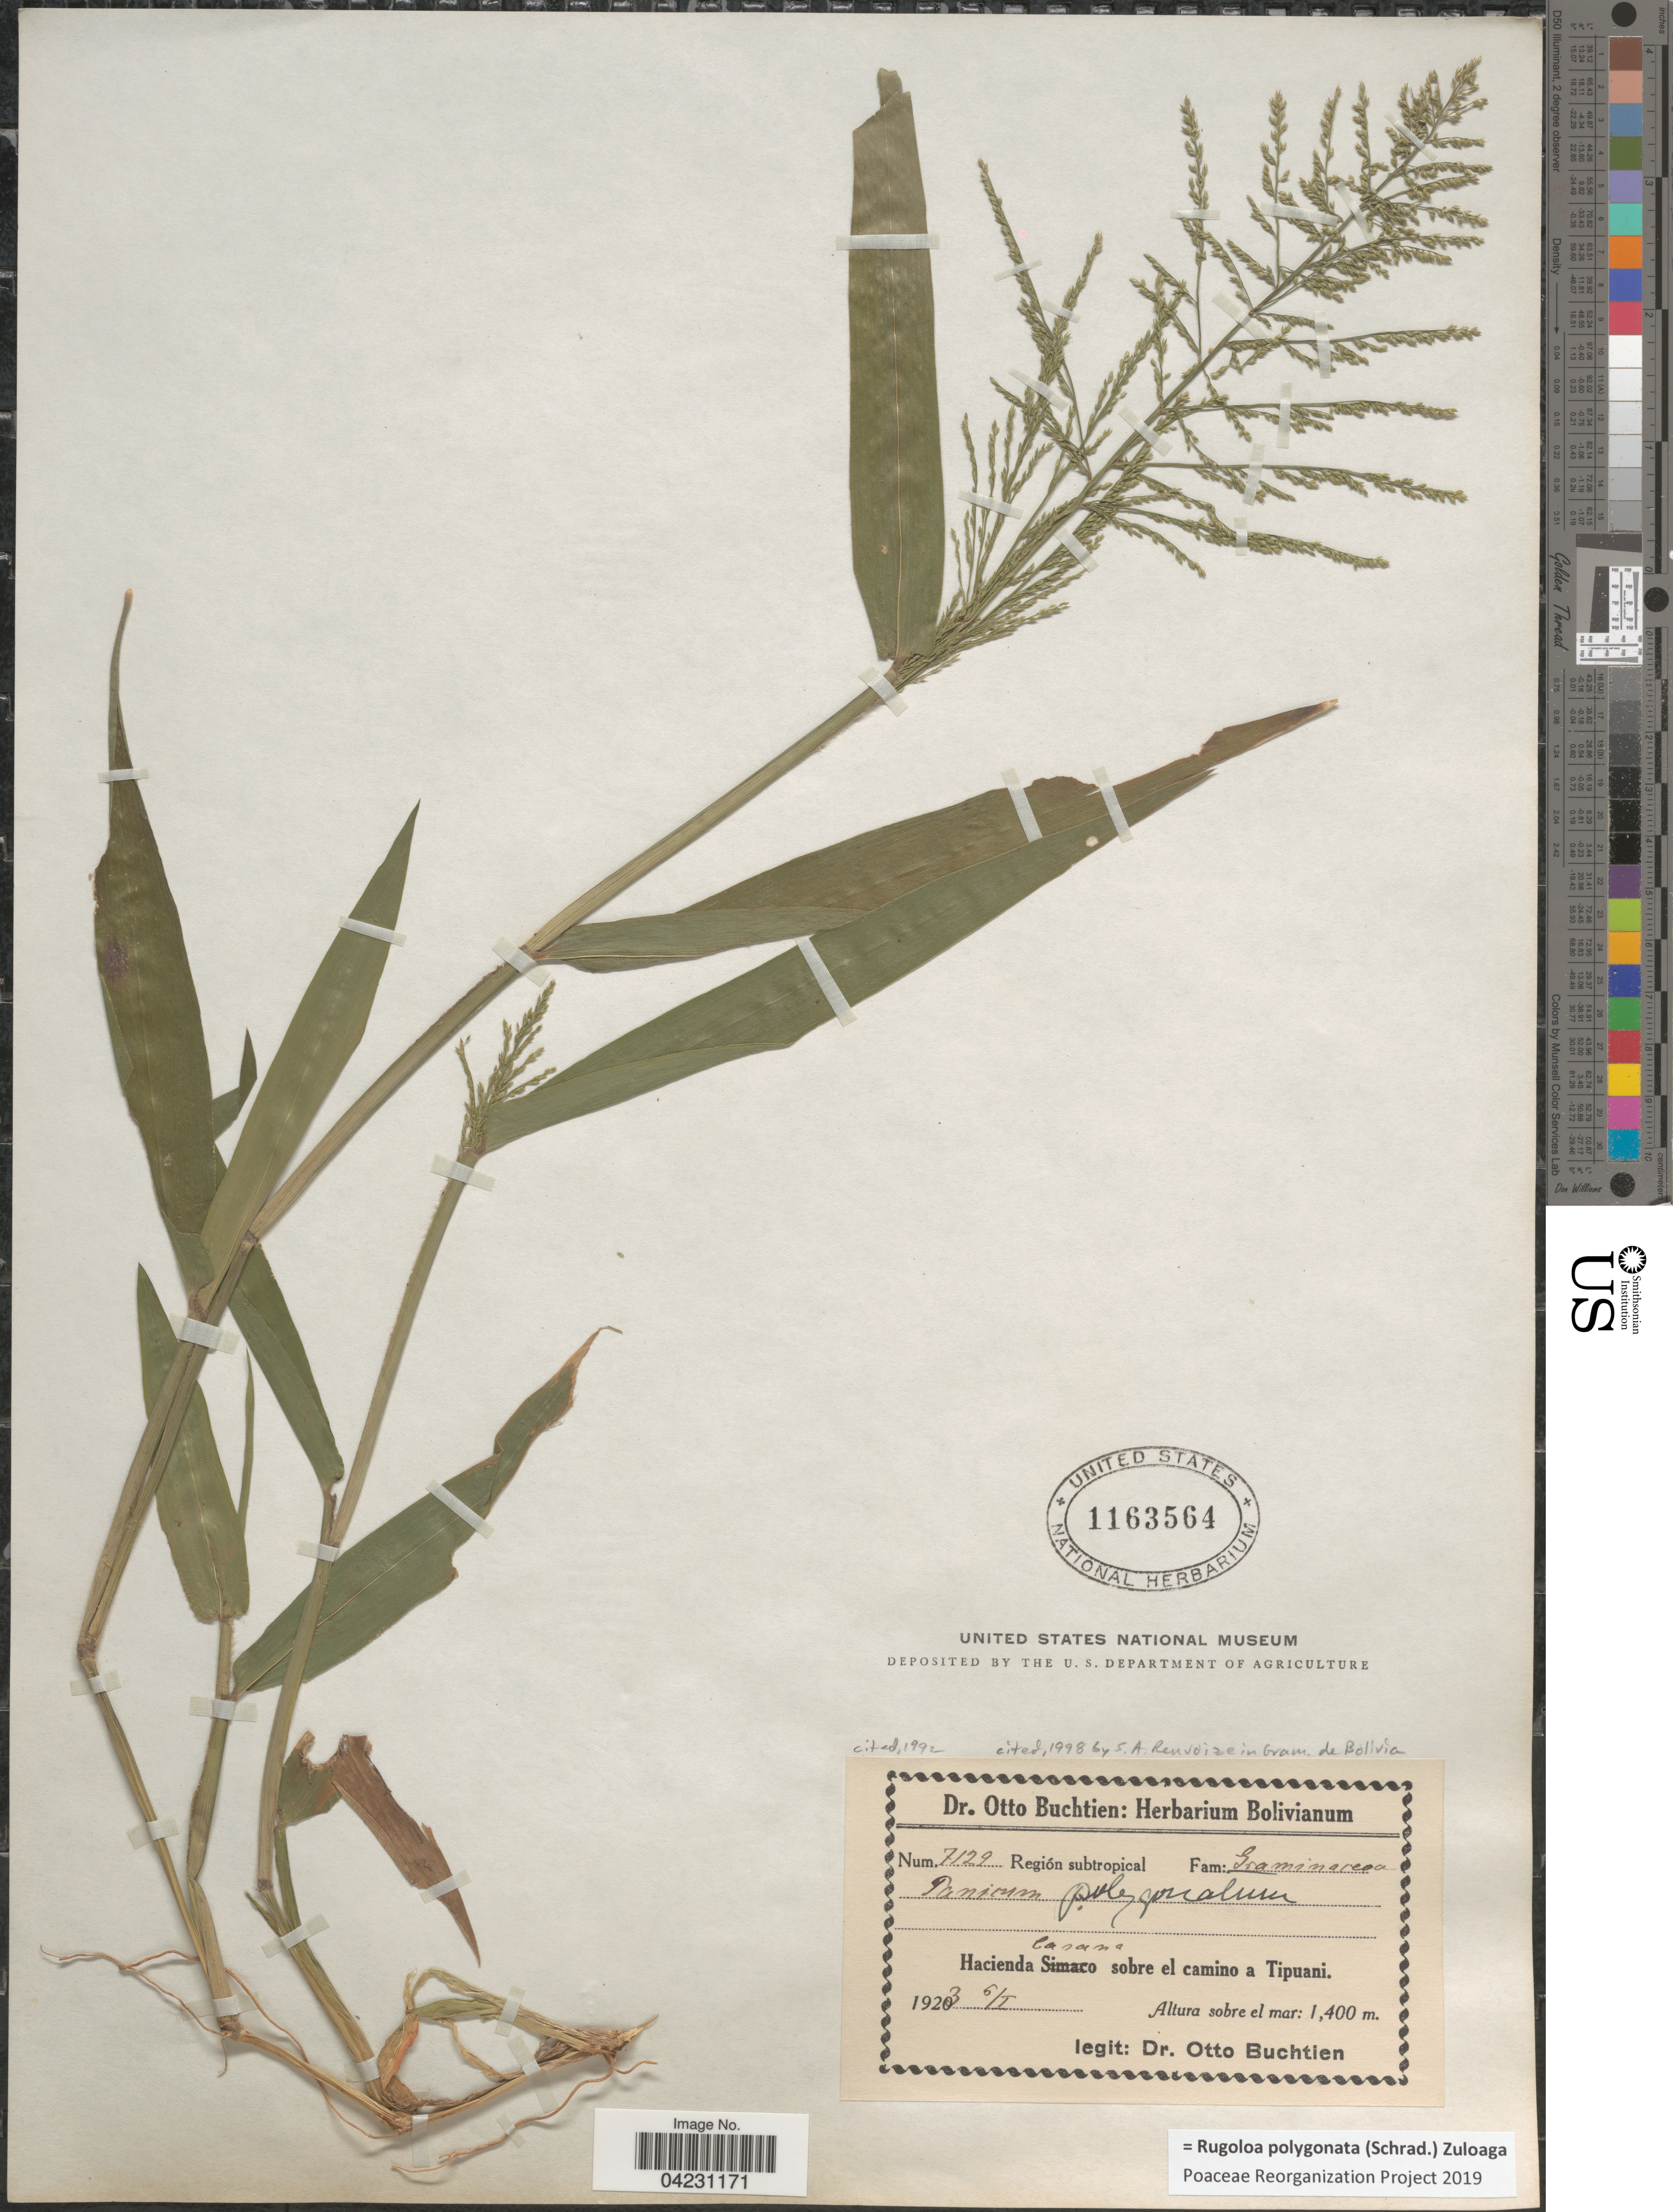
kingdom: Plantae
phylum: Tracheophyta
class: Liliopsida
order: Poales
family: Poaceae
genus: Rugoloa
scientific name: Rugoloa polygonata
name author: (Schrad.) Zuloaga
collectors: O. Buchtien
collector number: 7129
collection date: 1923-01-06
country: Bolivia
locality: Región subtropical. Hacienda Casana sobre el camino a Tipuani.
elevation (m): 1400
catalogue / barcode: US 1163564